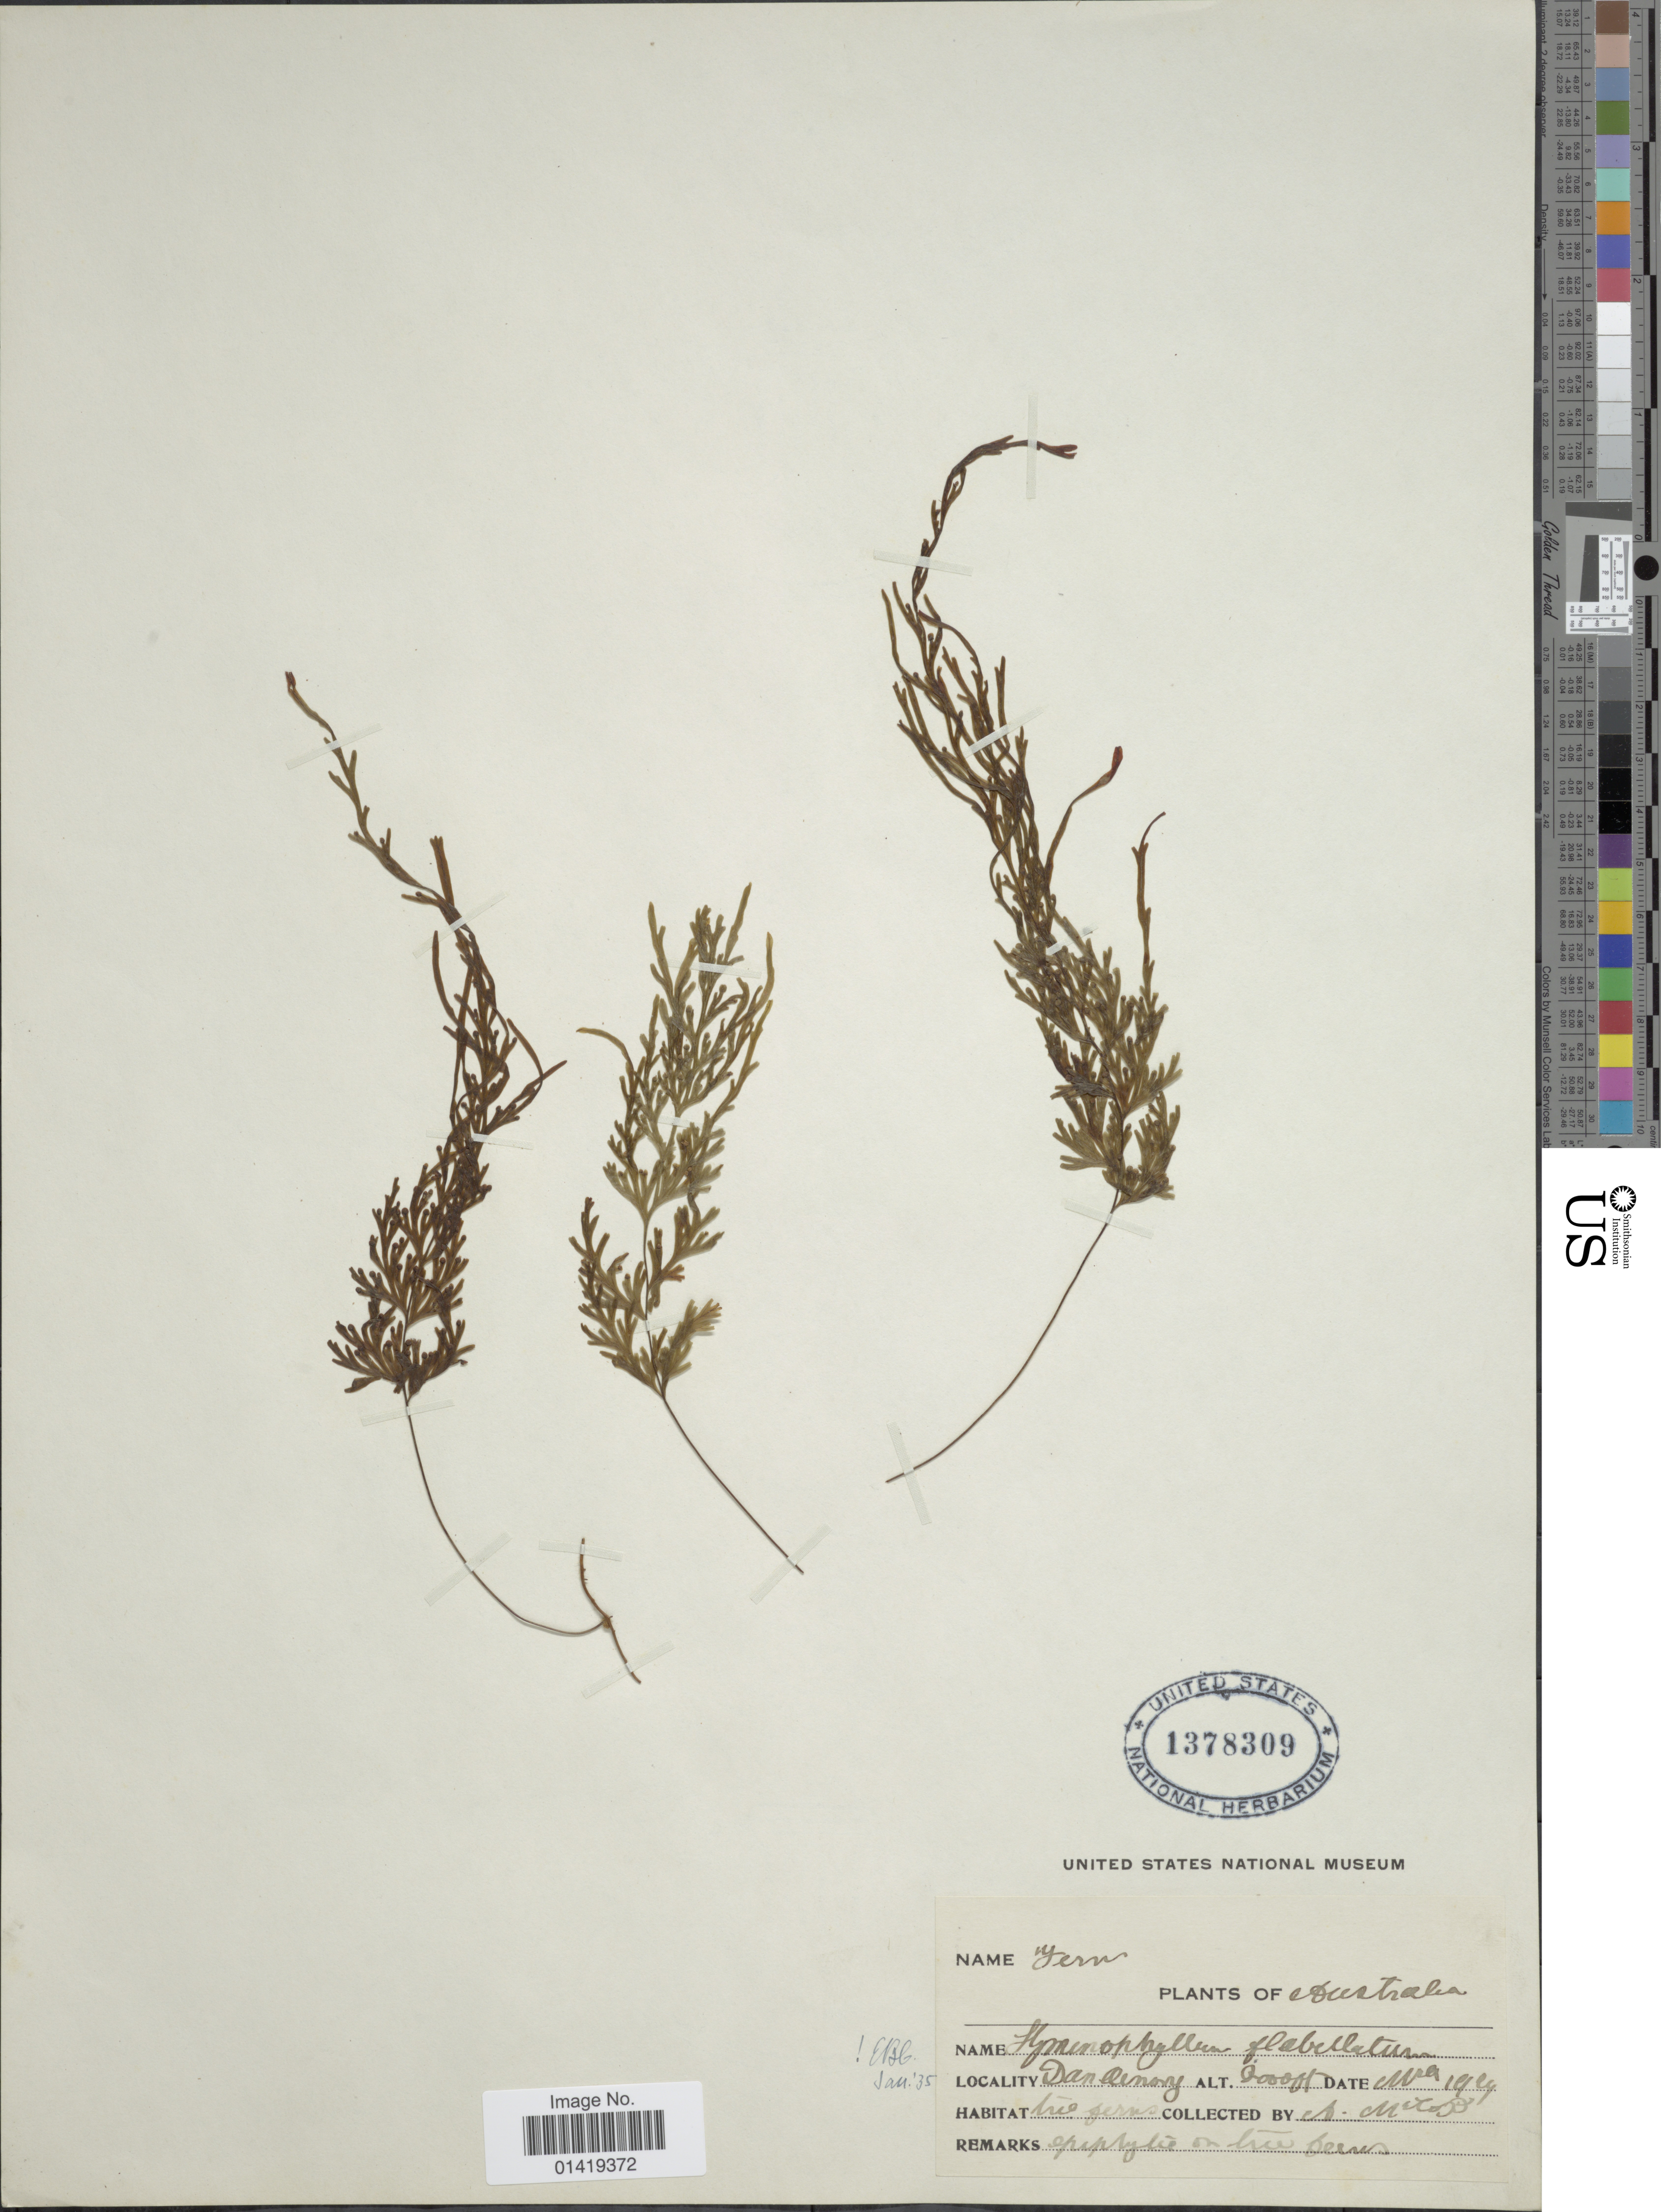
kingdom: Plantae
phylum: Tracheophyta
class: Polypodiopsida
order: Hymenophyllales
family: Hymenophyllaceae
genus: Hymenophyllum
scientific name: Hymenophyllum flabellatum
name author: Labill.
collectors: A. MacCaskill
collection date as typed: or March 1921? 1929?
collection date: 1927-03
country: Australia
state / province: Victoria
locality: Dandenong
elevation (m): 610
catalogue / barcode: US 1378309